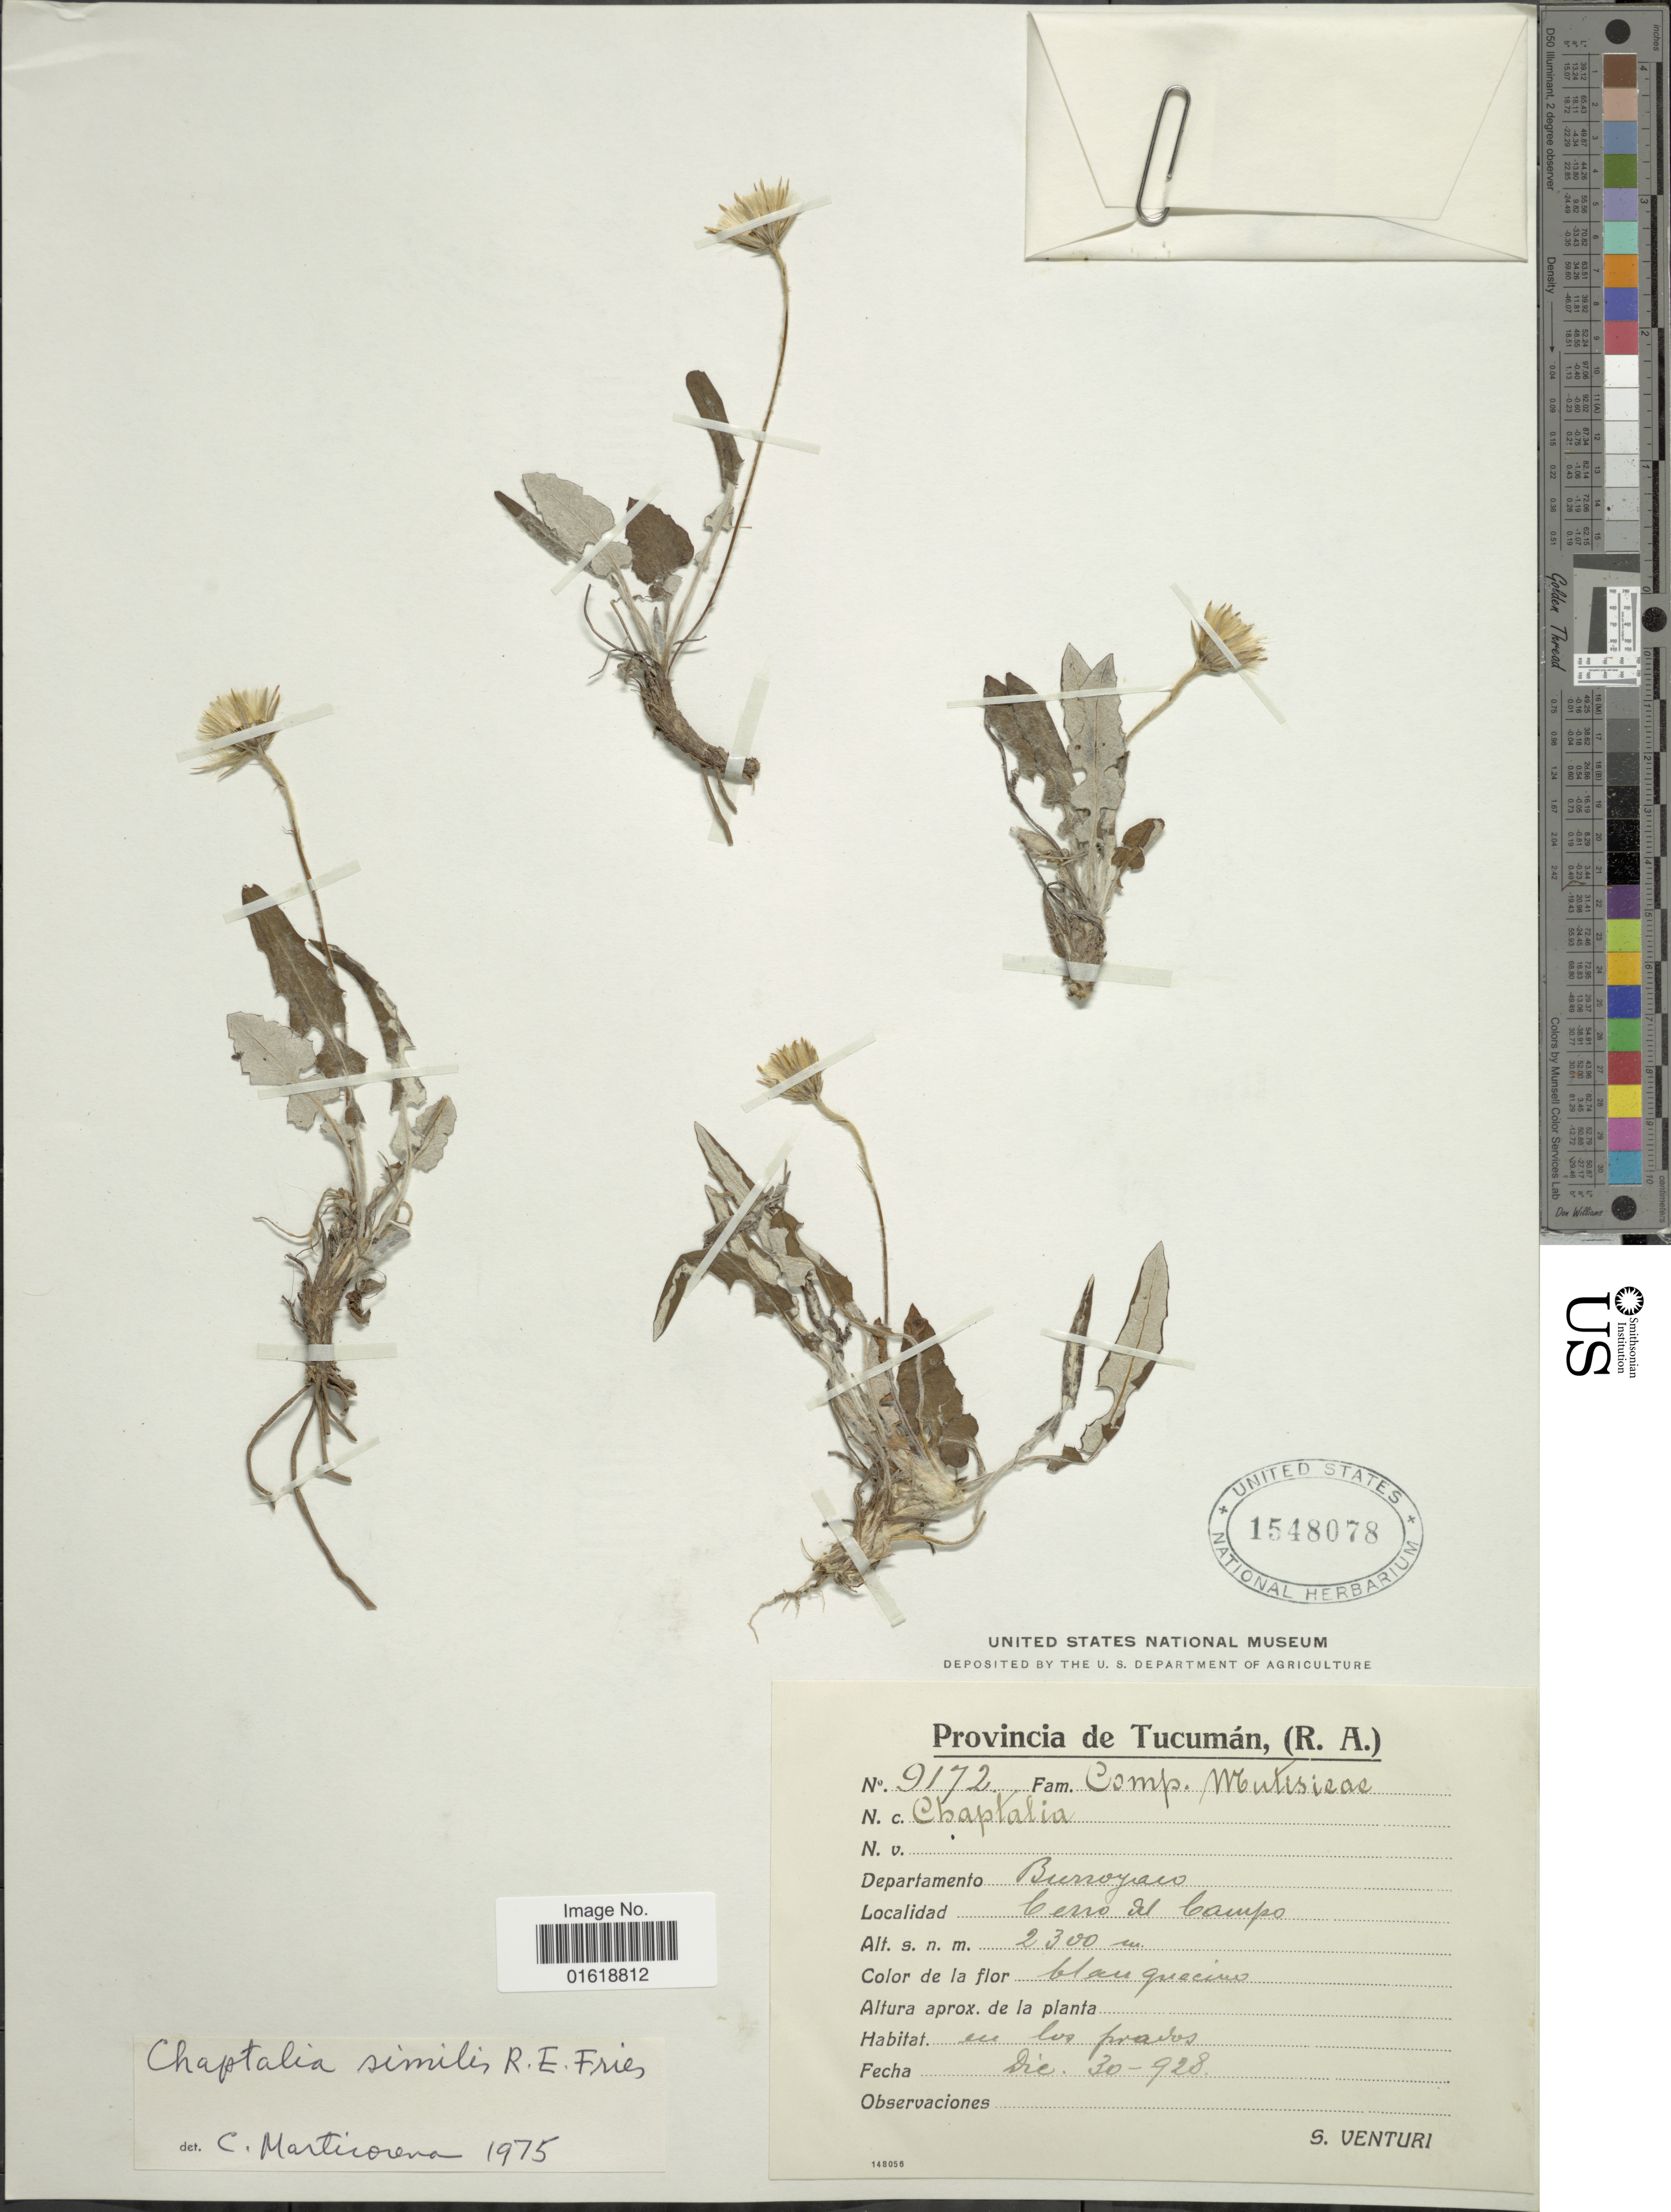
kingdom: Plantae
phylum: Tracheophyta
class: Magnoliopsida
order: Asterales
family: Asteraceae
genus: Chaptalia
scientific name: Chaptalia similis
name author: R.E. Fr.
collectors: S. Venturi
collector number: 9172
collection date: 1928-12-30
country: Argentina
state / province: Tucuman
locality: Departamento Burruyacú. Cerro del Campo.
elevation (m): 2300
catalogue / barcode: US 1548078